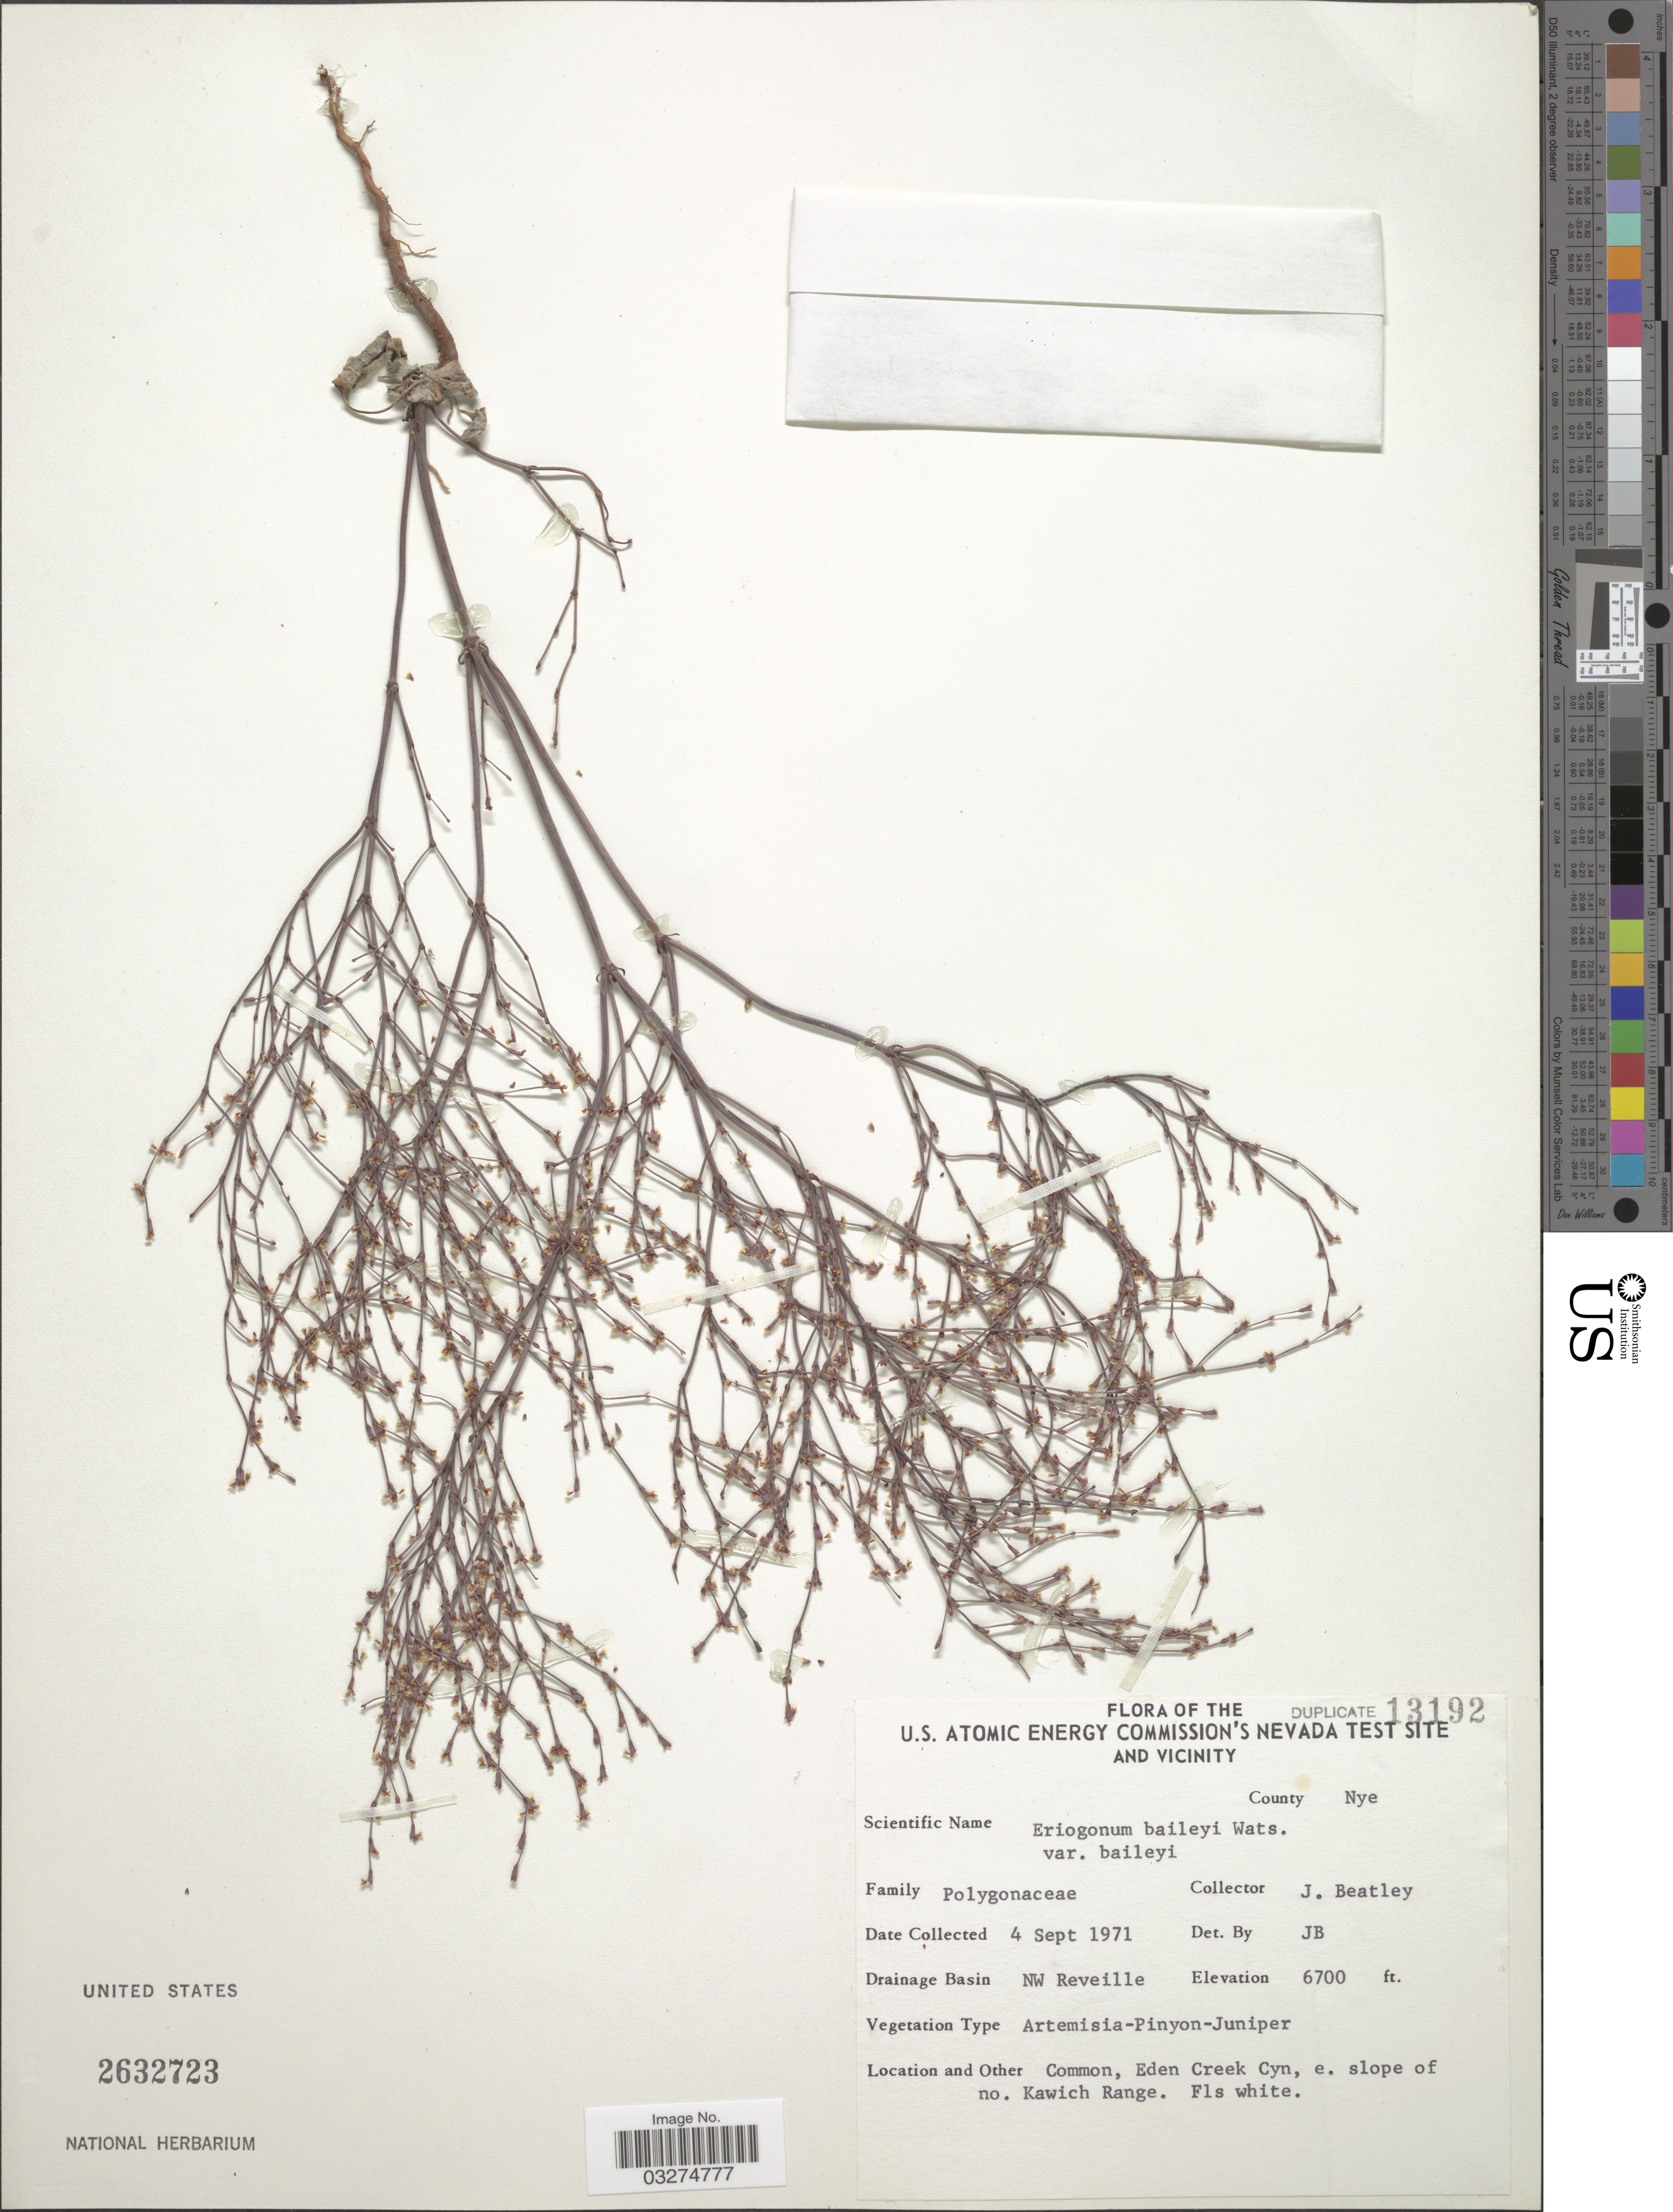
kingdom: Plantae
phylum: Tracheophyta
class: Magnoliopsida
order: Caryophyllales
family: Polygonaceae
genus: Eriogonum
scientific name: Eriogonum baileyi var. baileyi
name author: S. Watson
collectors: J. C. Beatley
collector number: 13192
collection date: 1971-09-04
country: United States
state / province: Nevada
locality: U.S. Atomic Energy Commission's Nevada Test Site and Vicinity. County Nye. Drainage Basin NW Reveille. Eden Creek Cyn, e. slope of no. Kawich Range.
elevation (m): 2042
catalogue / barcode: US 2632723